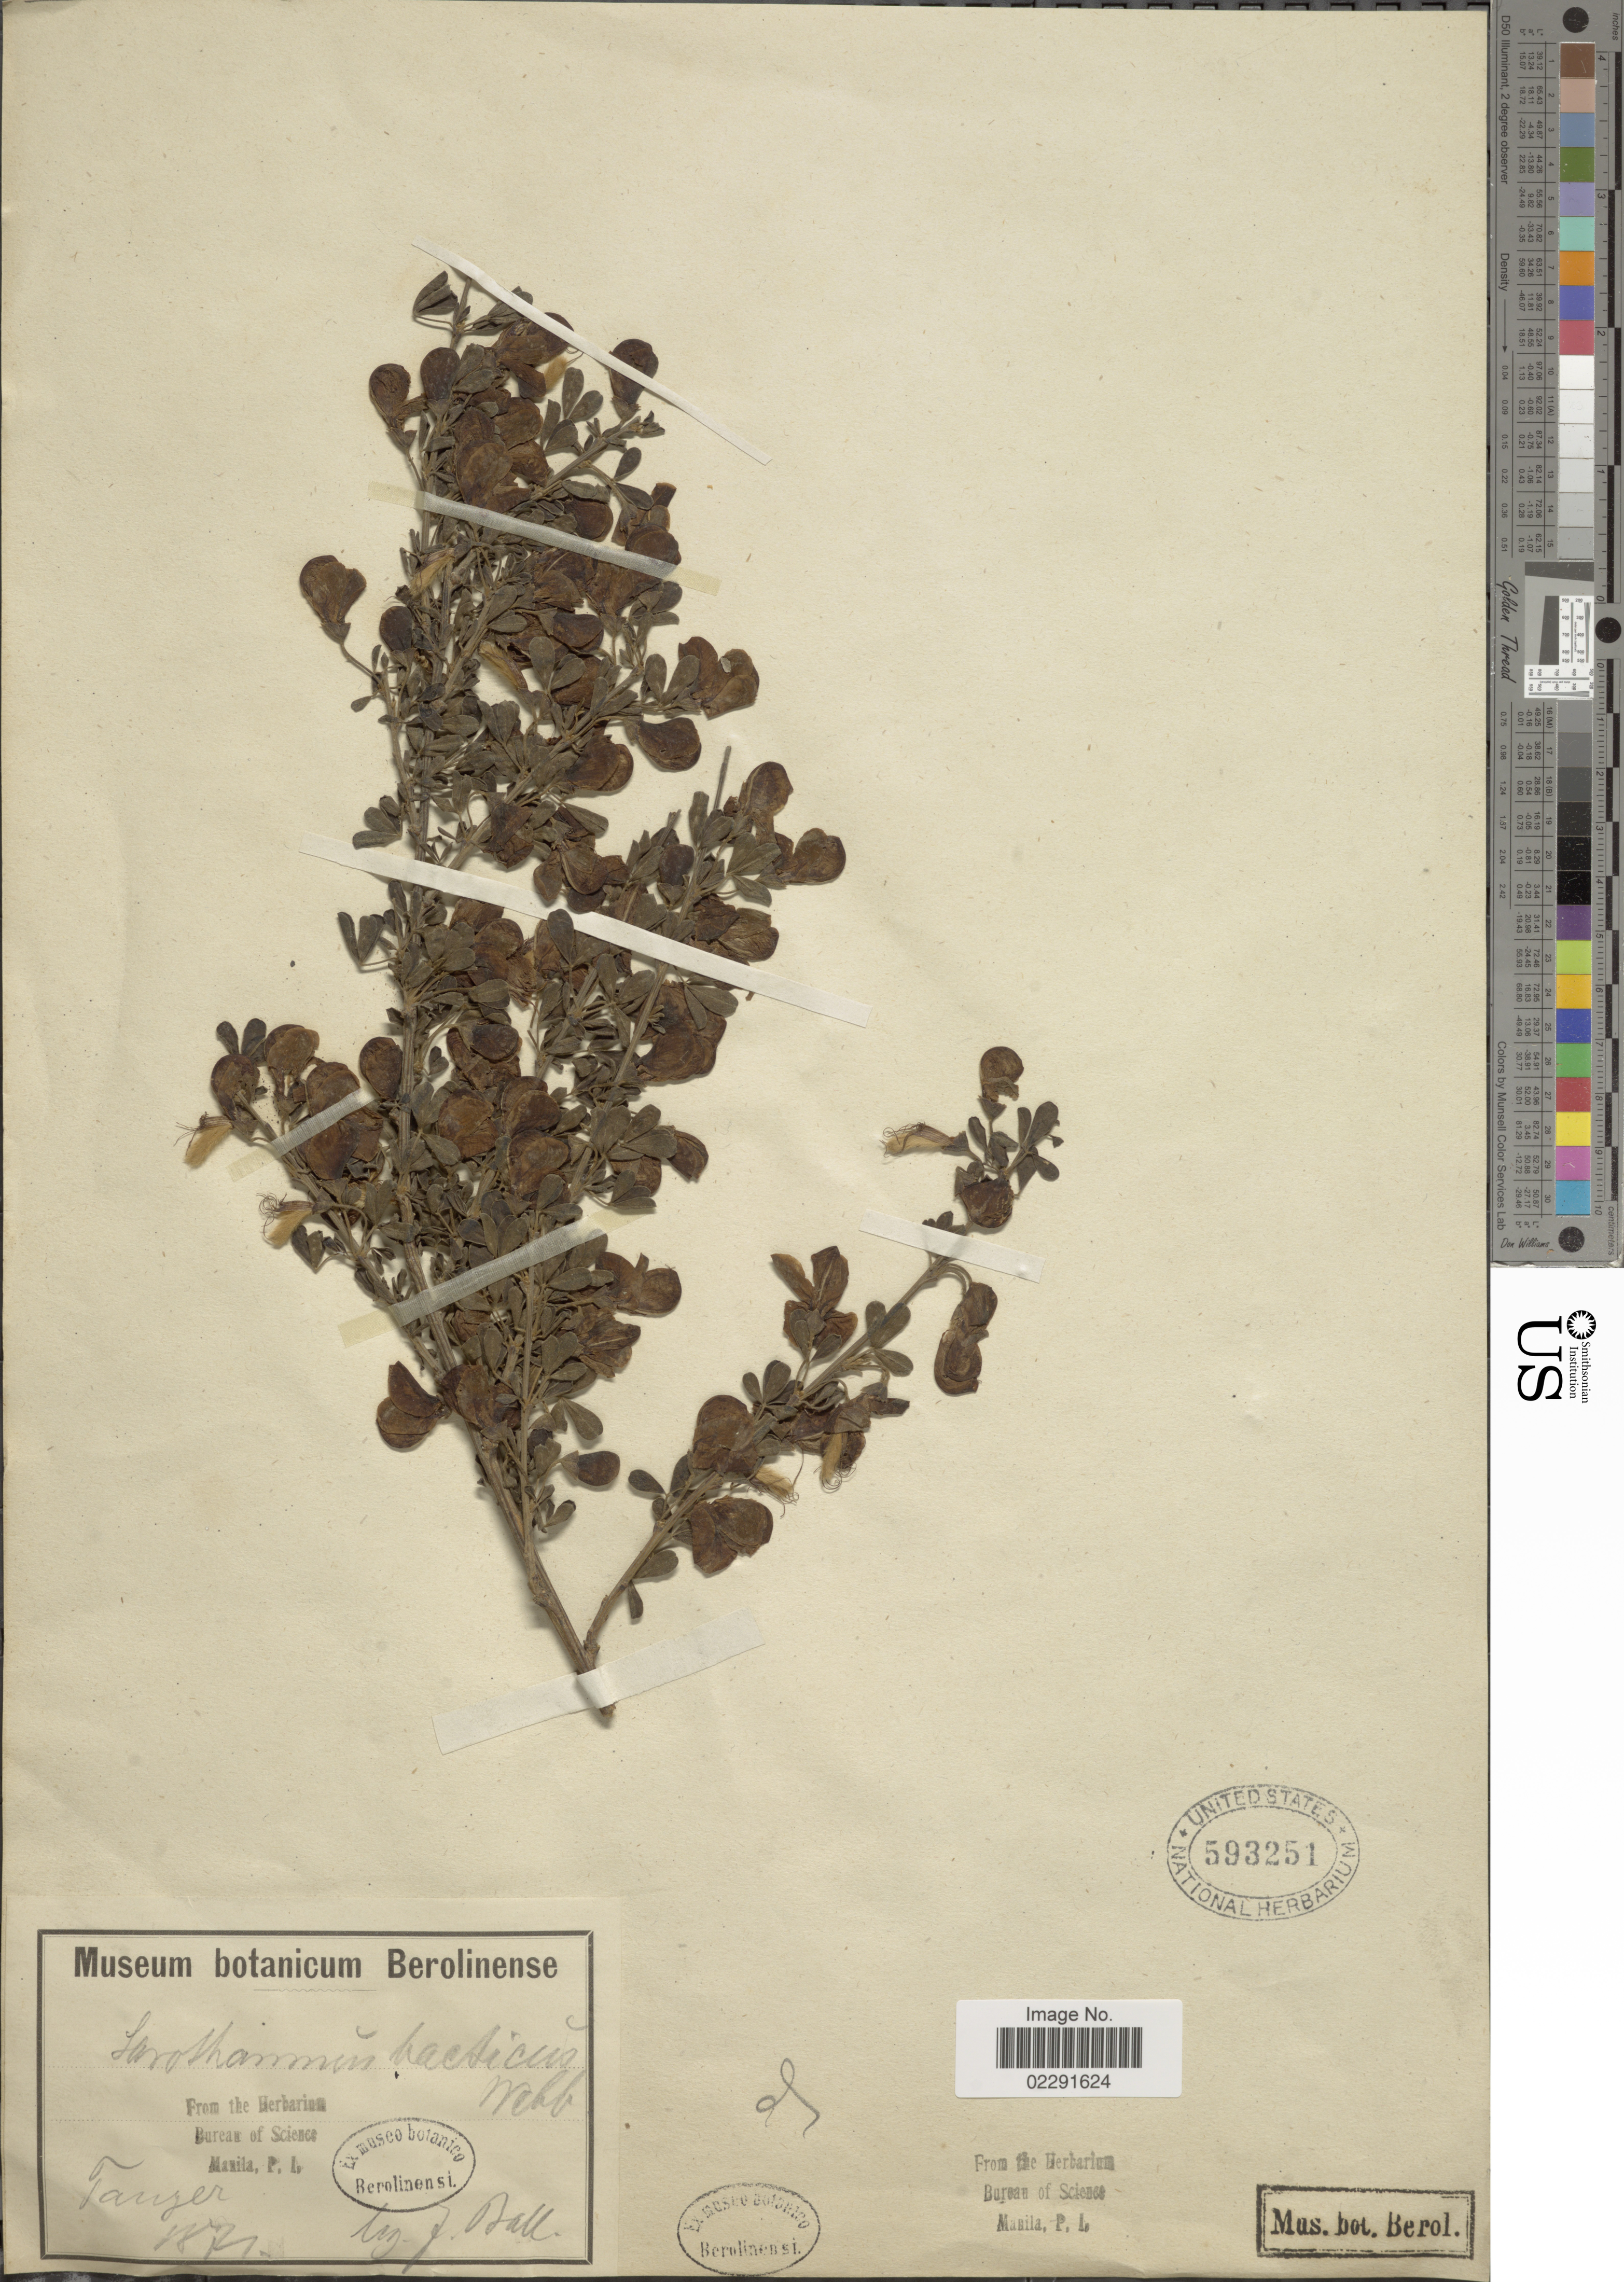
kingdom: Plantae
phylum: Tracheophyta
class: Magnoliopsida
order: Fabales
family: Fabaceae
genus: Cytisus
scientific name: Cytisus sp.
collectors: J. Ball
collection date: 1871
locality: Taujer. [interpreted]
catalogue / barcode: US 593251